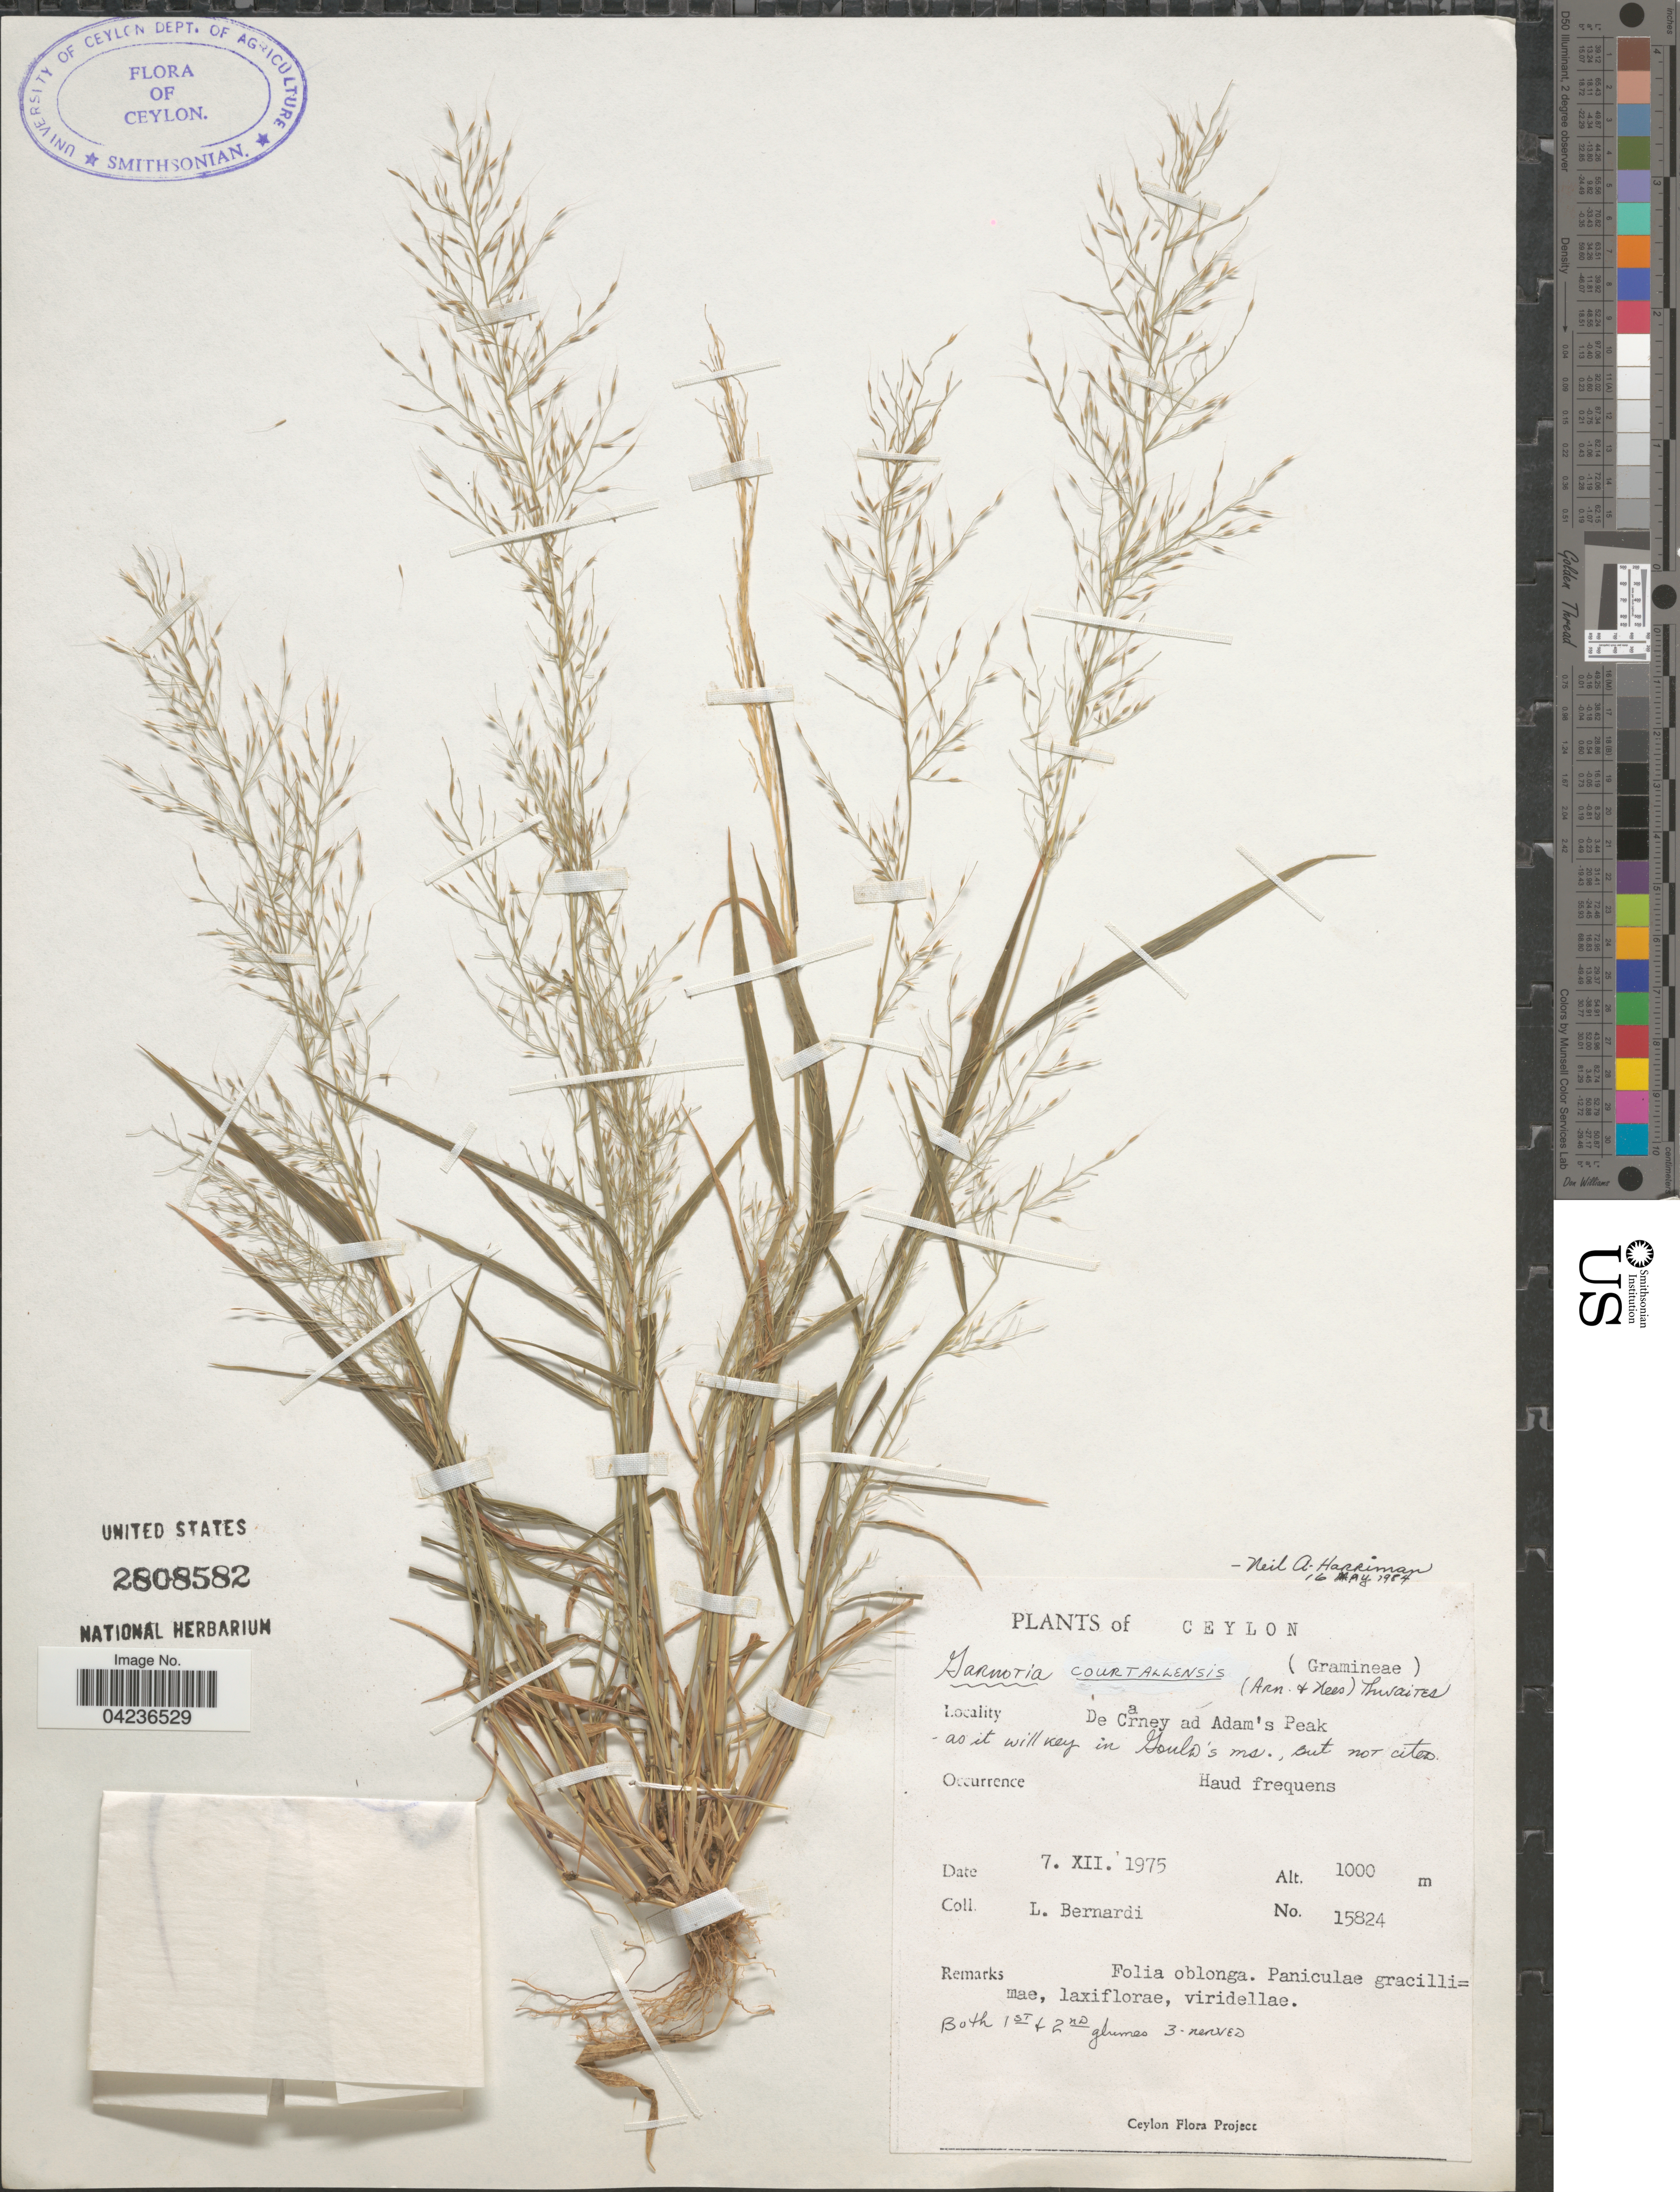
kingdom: Plantae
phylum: Tracheophyta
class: Liliopsida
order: Poales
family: Poaceae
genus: Garnotia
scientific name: Garnotia courtallensis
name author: Thwaites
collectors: L. Bernardi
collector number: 15824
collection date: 1975-12-07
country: Sri Lanka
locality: Ceylon. De Carney ad Adam's Peak.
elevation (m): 1000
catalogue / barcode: US 2808582